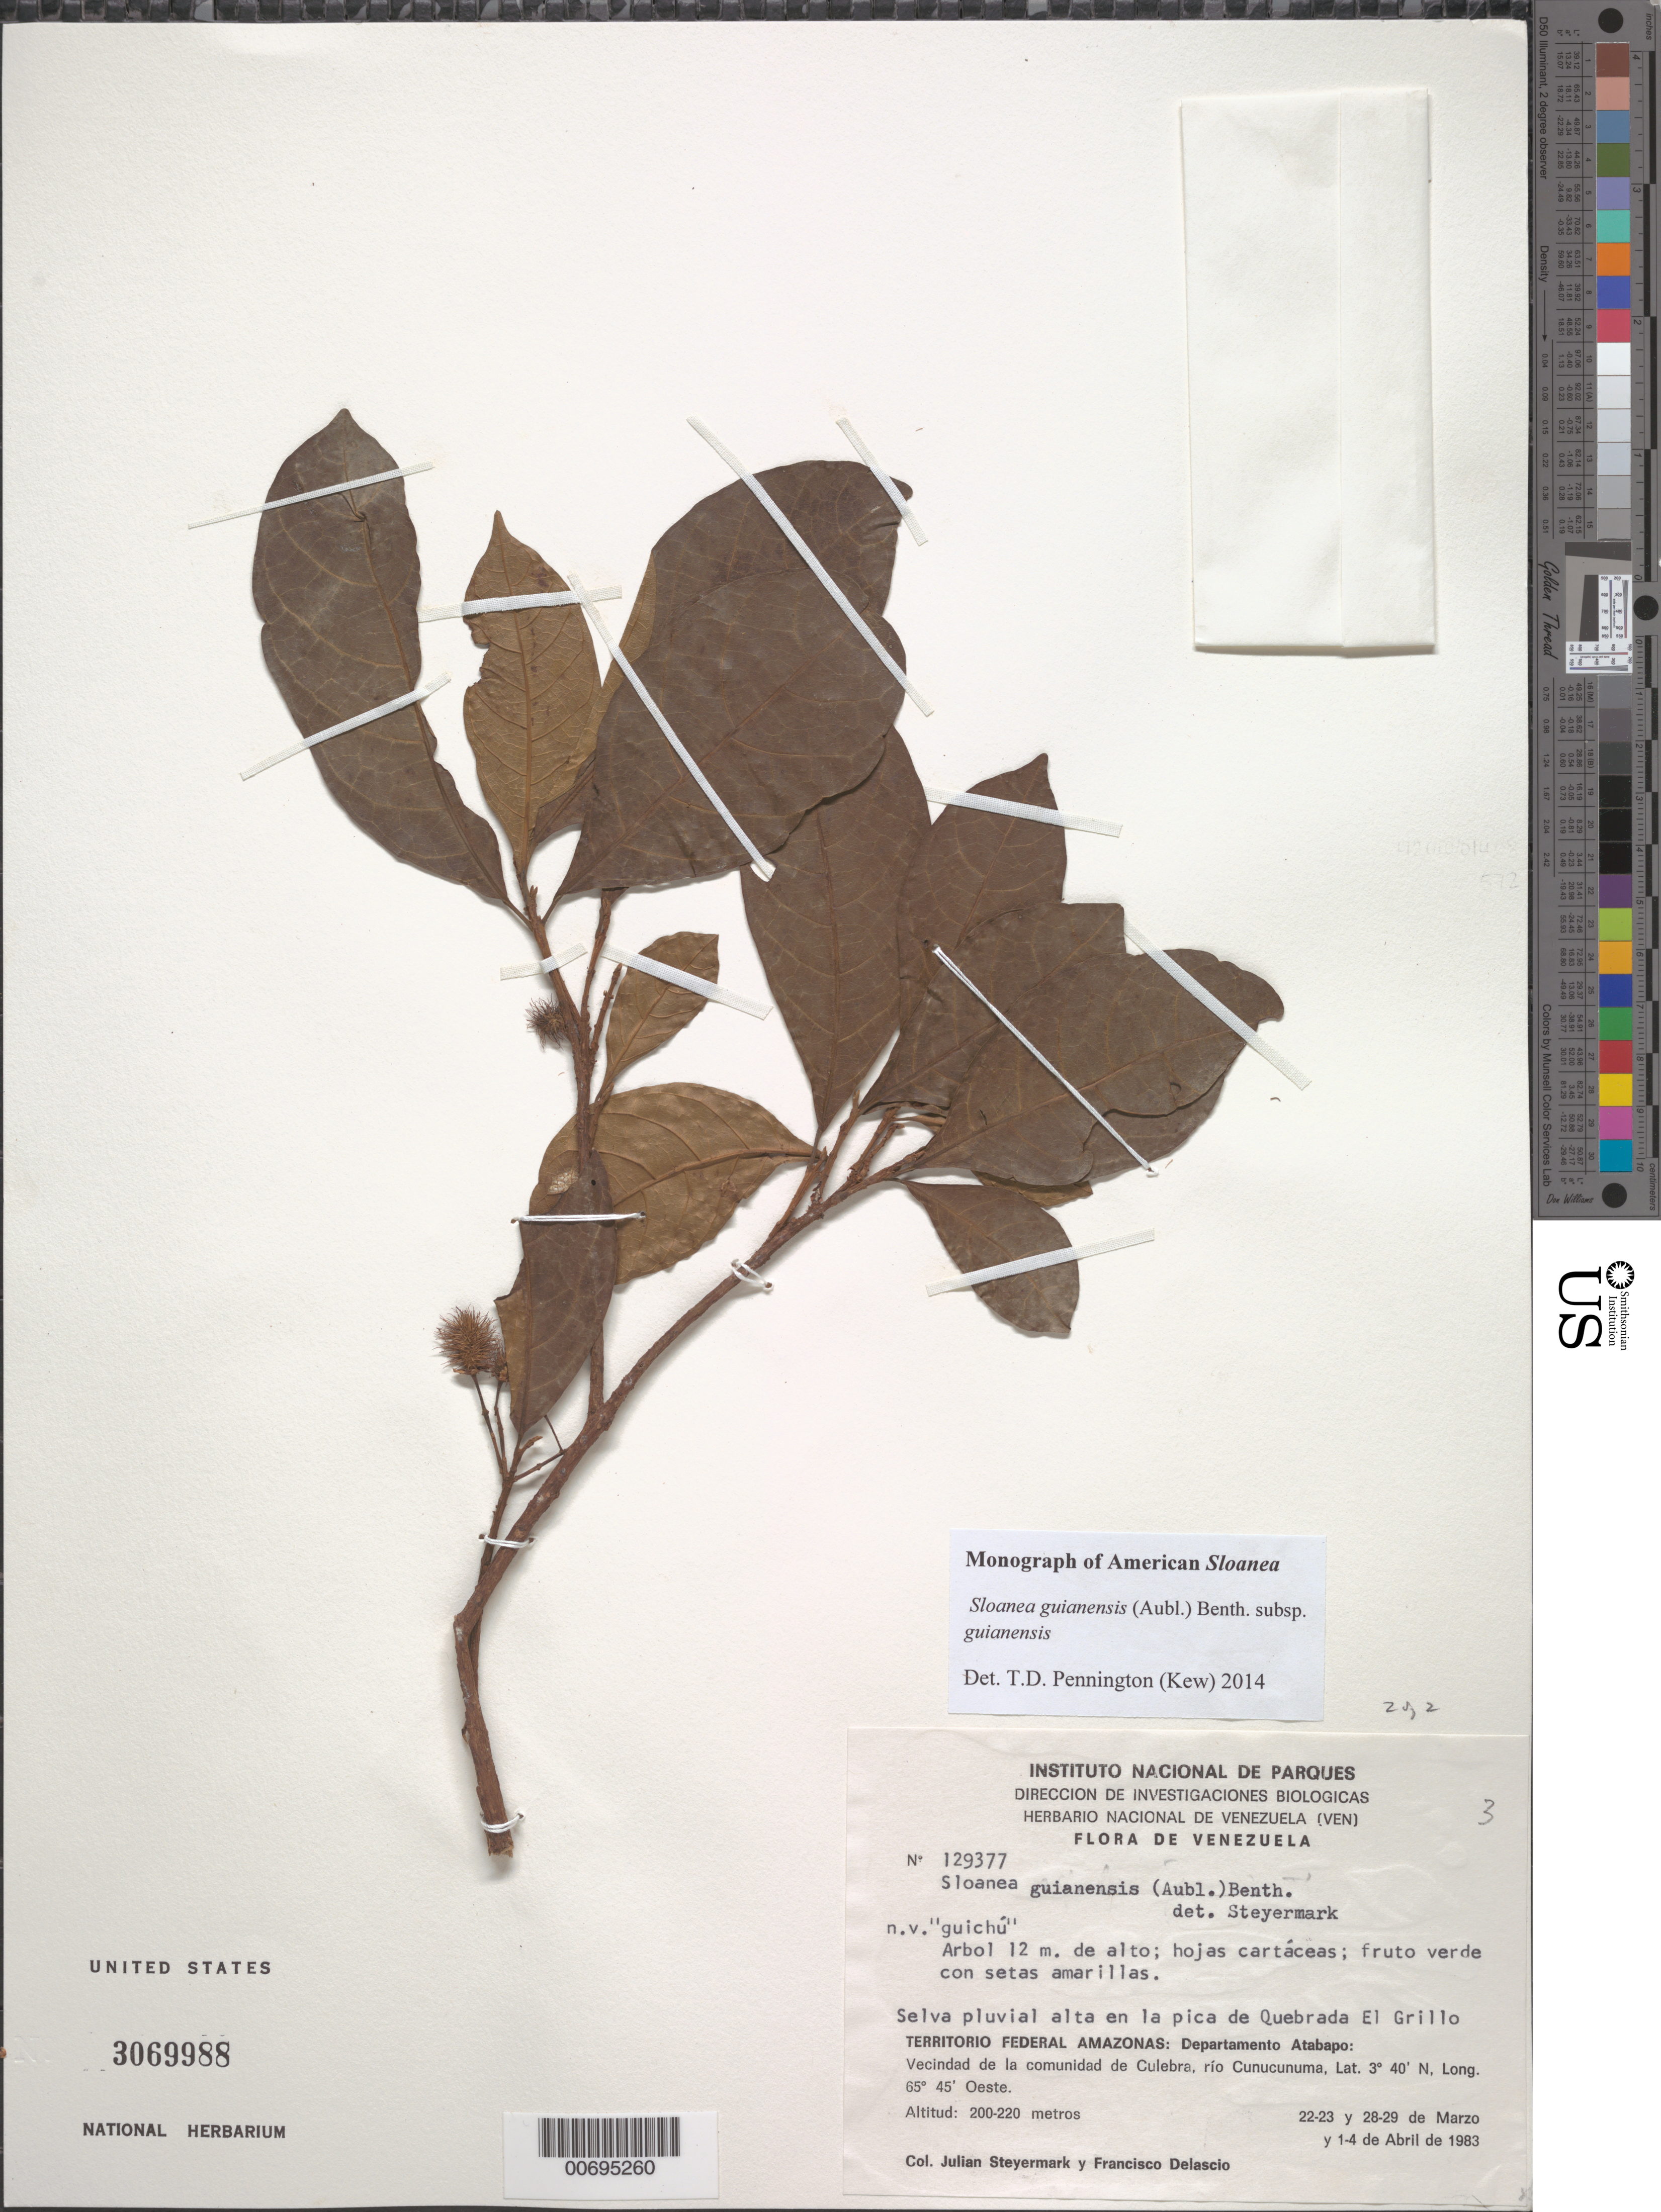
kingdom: Plantae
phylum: Tracheophyta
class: Magnoliopsida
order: Oxalidales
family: Elaeocarpaceae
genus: Sloanea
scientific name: Sloanea guianensis subsp. guianensis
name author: (Aubl.) Benth.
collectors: J. Steyermark & F. Delascio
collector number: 129377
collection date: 1983-03-22/1983-04-04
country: Venezuela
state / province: Amazonas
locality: Selva pluvial alta en la pica de Quebrada El Grillo, Territorio Federal Amazonas: Departamento Atabapo: Vecindad de la comunidad de Culebra, río Cunucunuma.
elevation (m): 200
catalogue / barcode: US 3069988